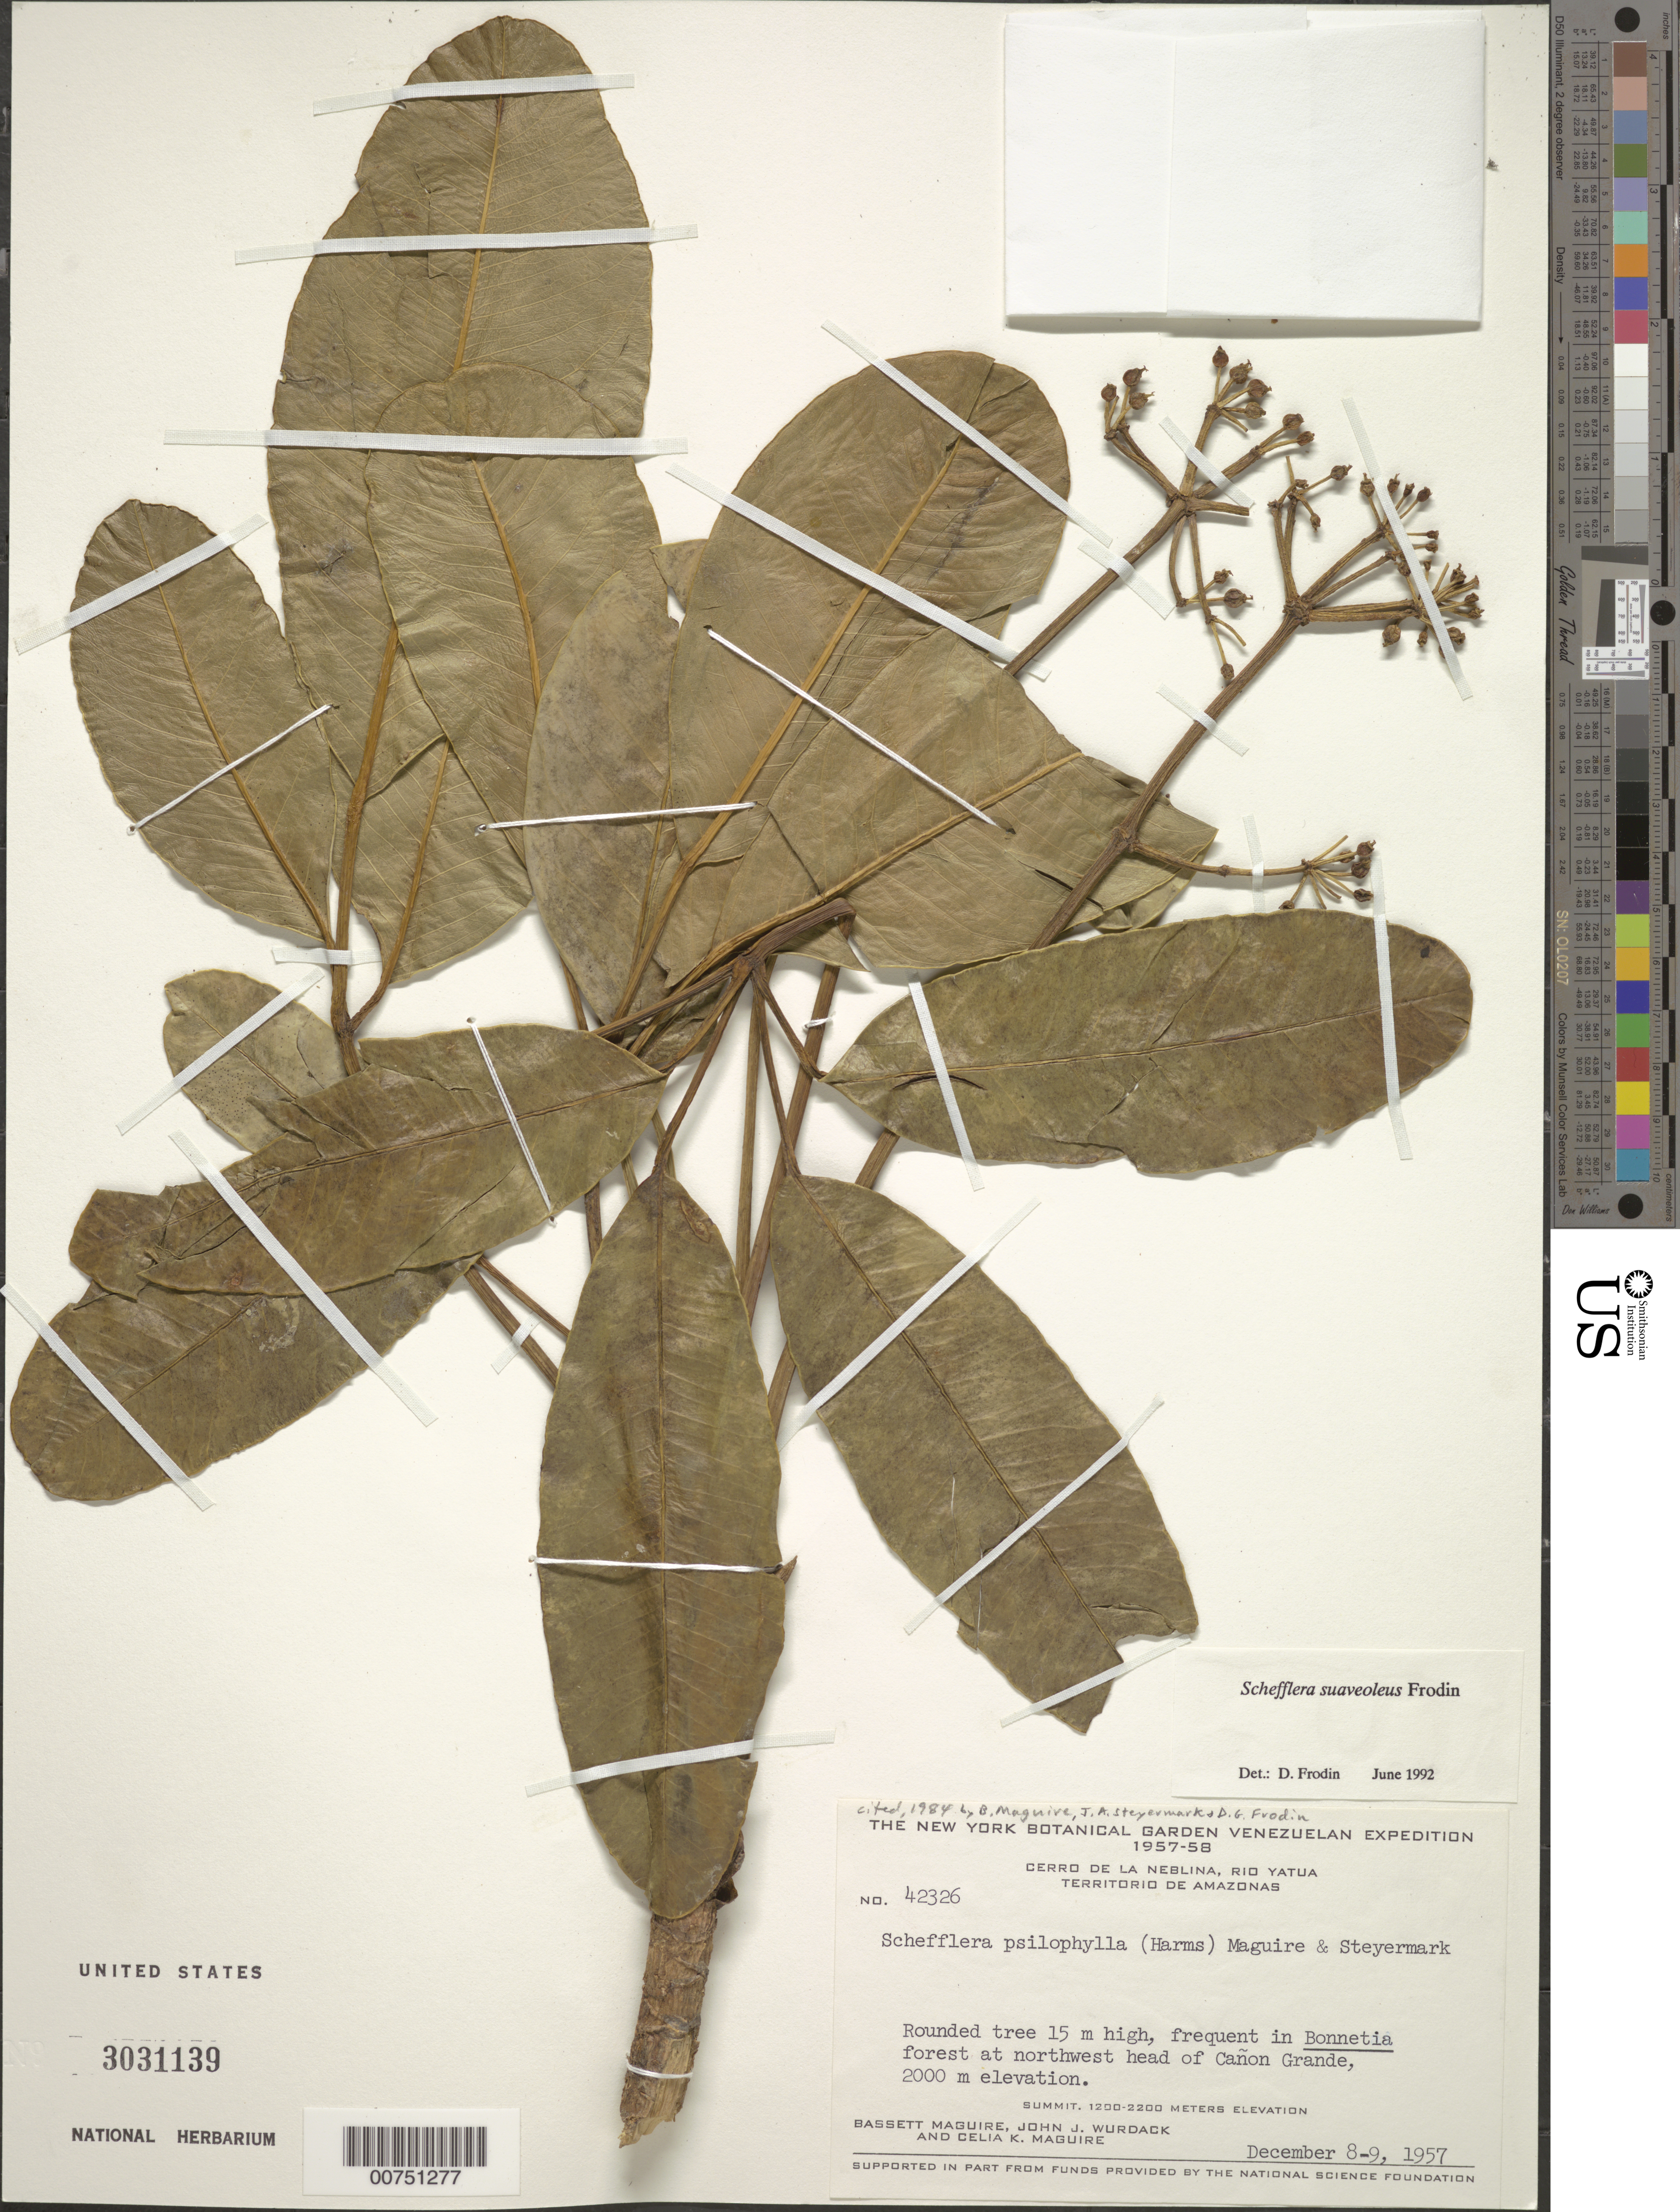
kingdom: Plantae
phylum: Tracheophyta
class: Magnoliopsida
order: Apiales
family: Araliaceae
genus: Schefflera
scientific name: Schefflera suaveolens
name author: Frodin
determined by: Frodin, D. G.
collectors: B. Maguire, J. J. Wurdack & C. K. Maguire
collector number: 42326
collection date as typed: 8-Dec-57 to 9-Dec-57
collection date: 1957-12-08/1957-12-09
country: Venezuela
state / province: Amazonas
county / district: Río Negro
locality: Cerro de la Neblina, Río Yatua, NW head of Caño Grande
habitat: Bonnetia forest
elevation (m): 2000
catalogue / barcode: US 3031139